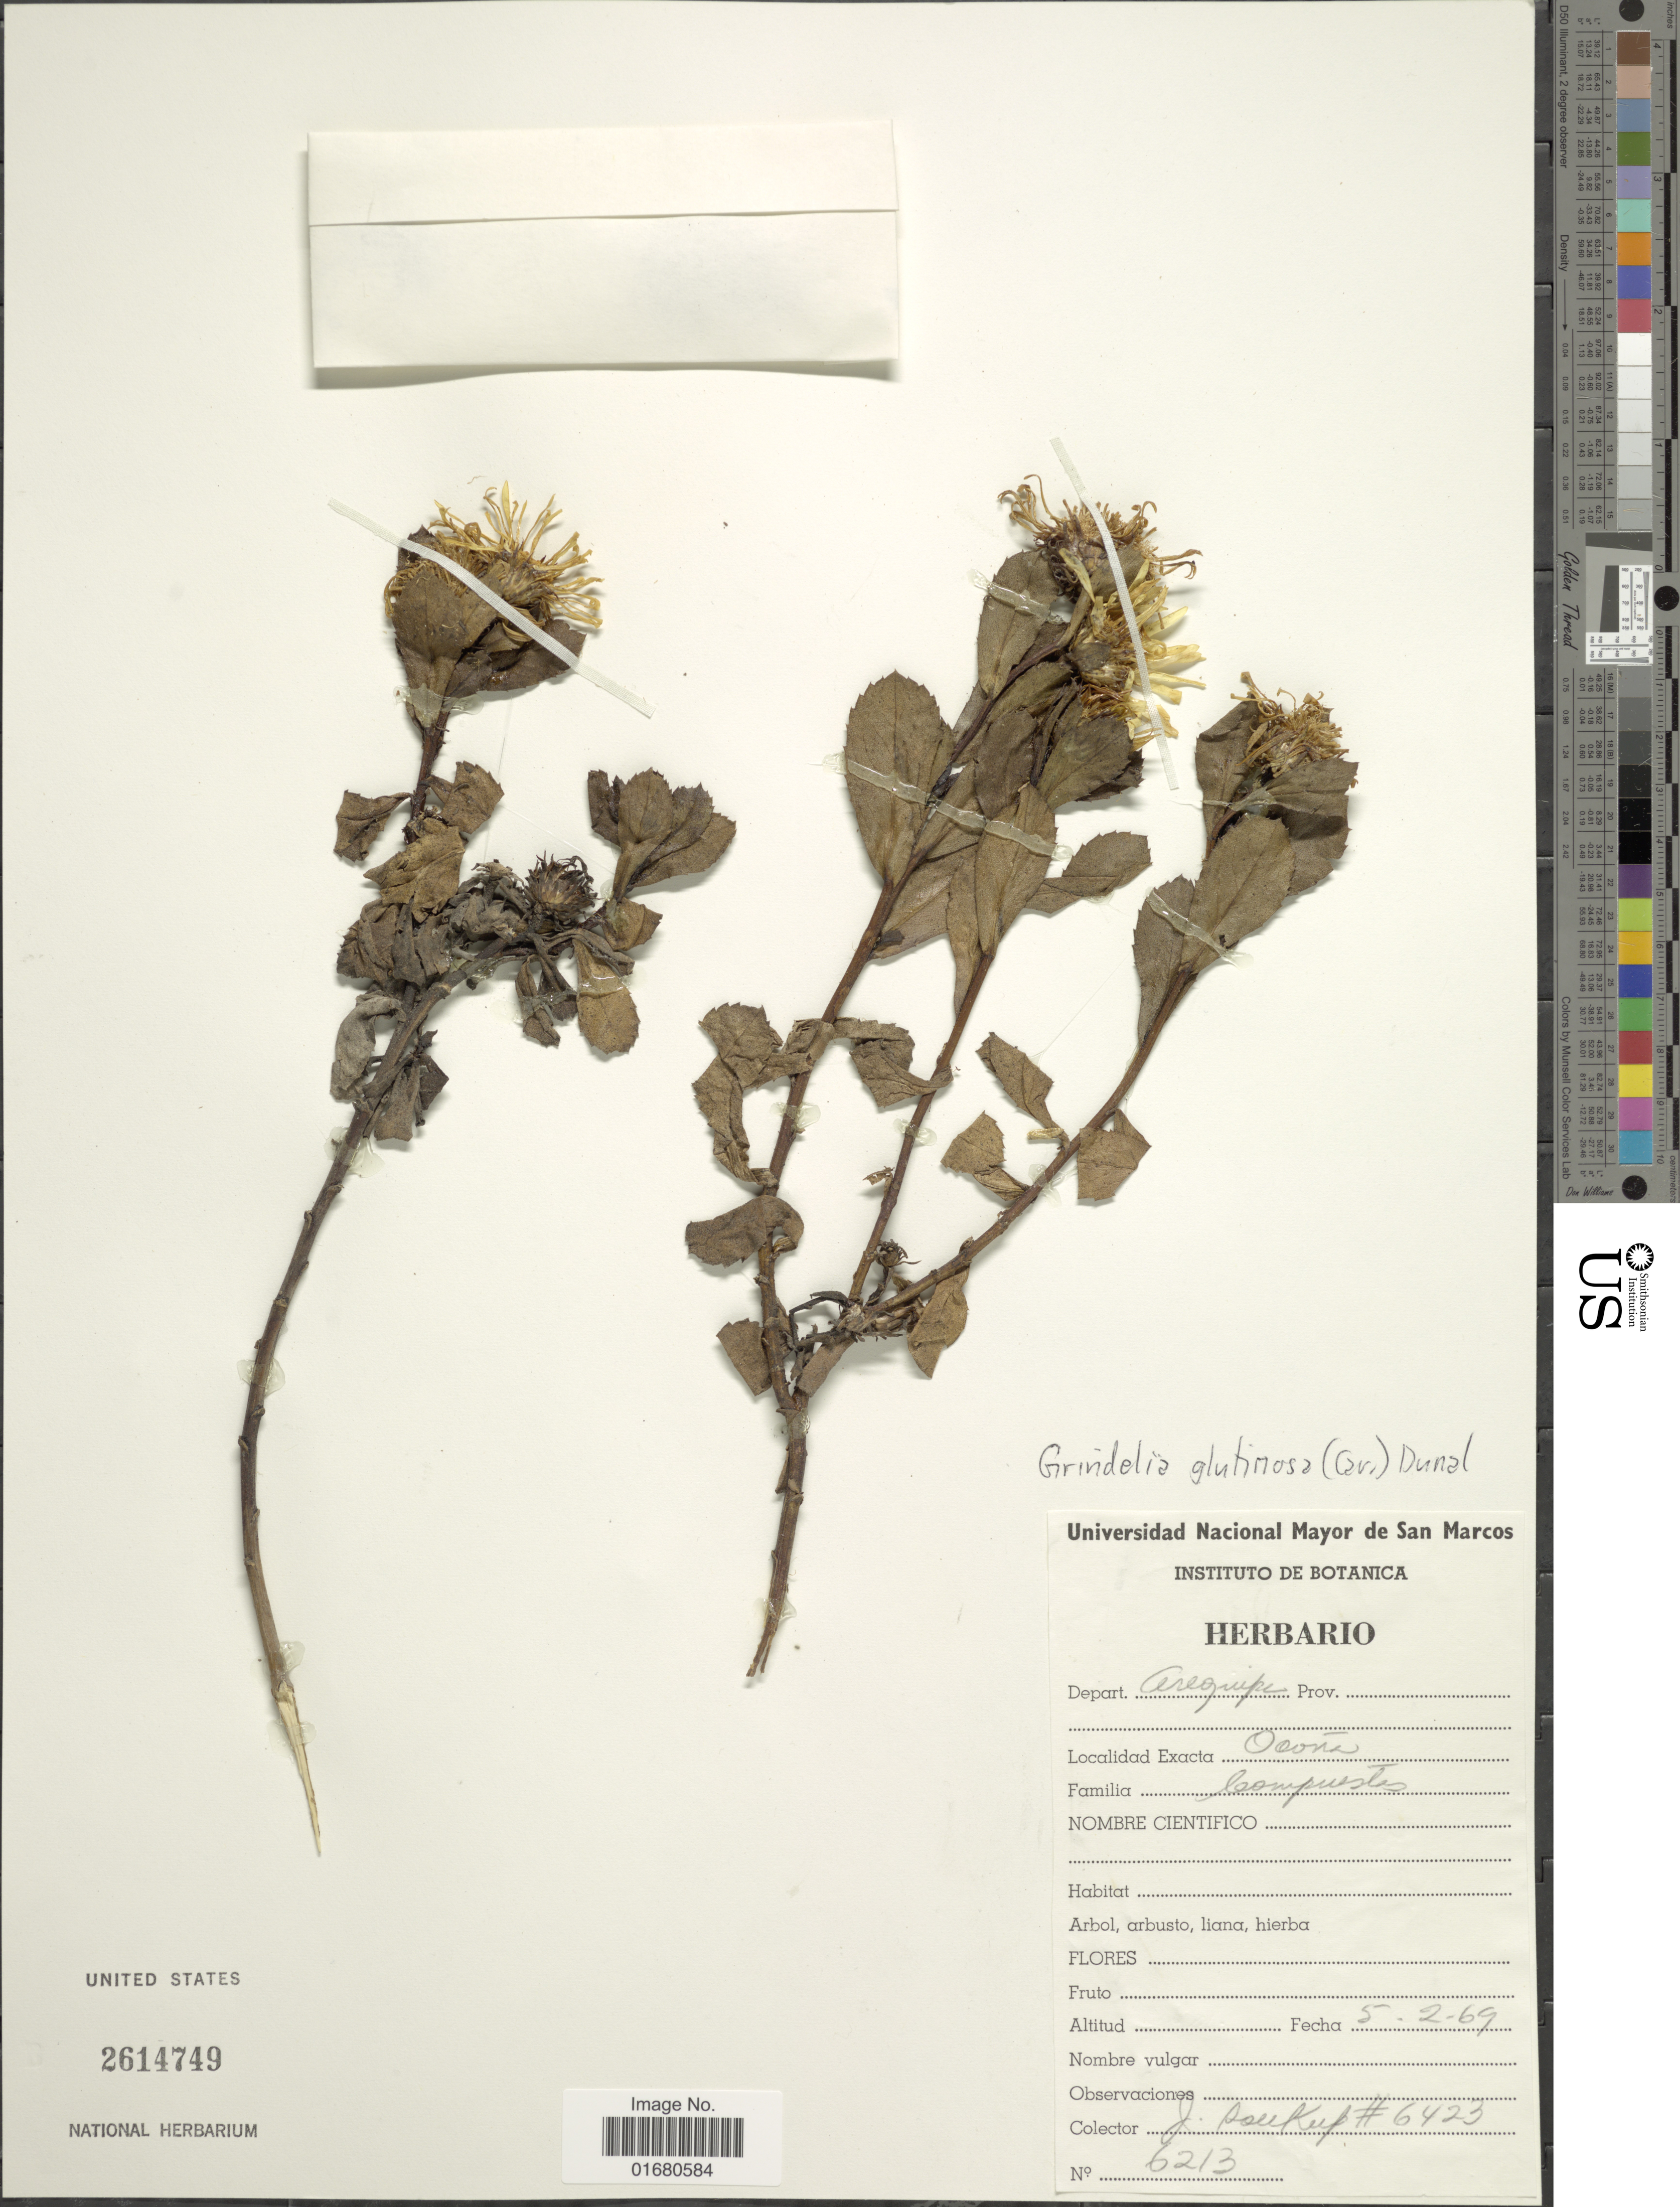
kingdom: Plantae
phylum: Tracheophyta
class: Magnoliopsida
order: Asterales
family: Asteraceae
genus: Grindelia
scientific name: Grindelia glutinosa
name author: (Cav.) Dunal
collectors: J. Soukup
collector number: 6423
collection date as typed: Transcribed d/m/y: 5/2/69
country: Peru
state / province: Arequipa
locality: Depart. Arequipa. Ocona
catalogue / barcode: US 2614749